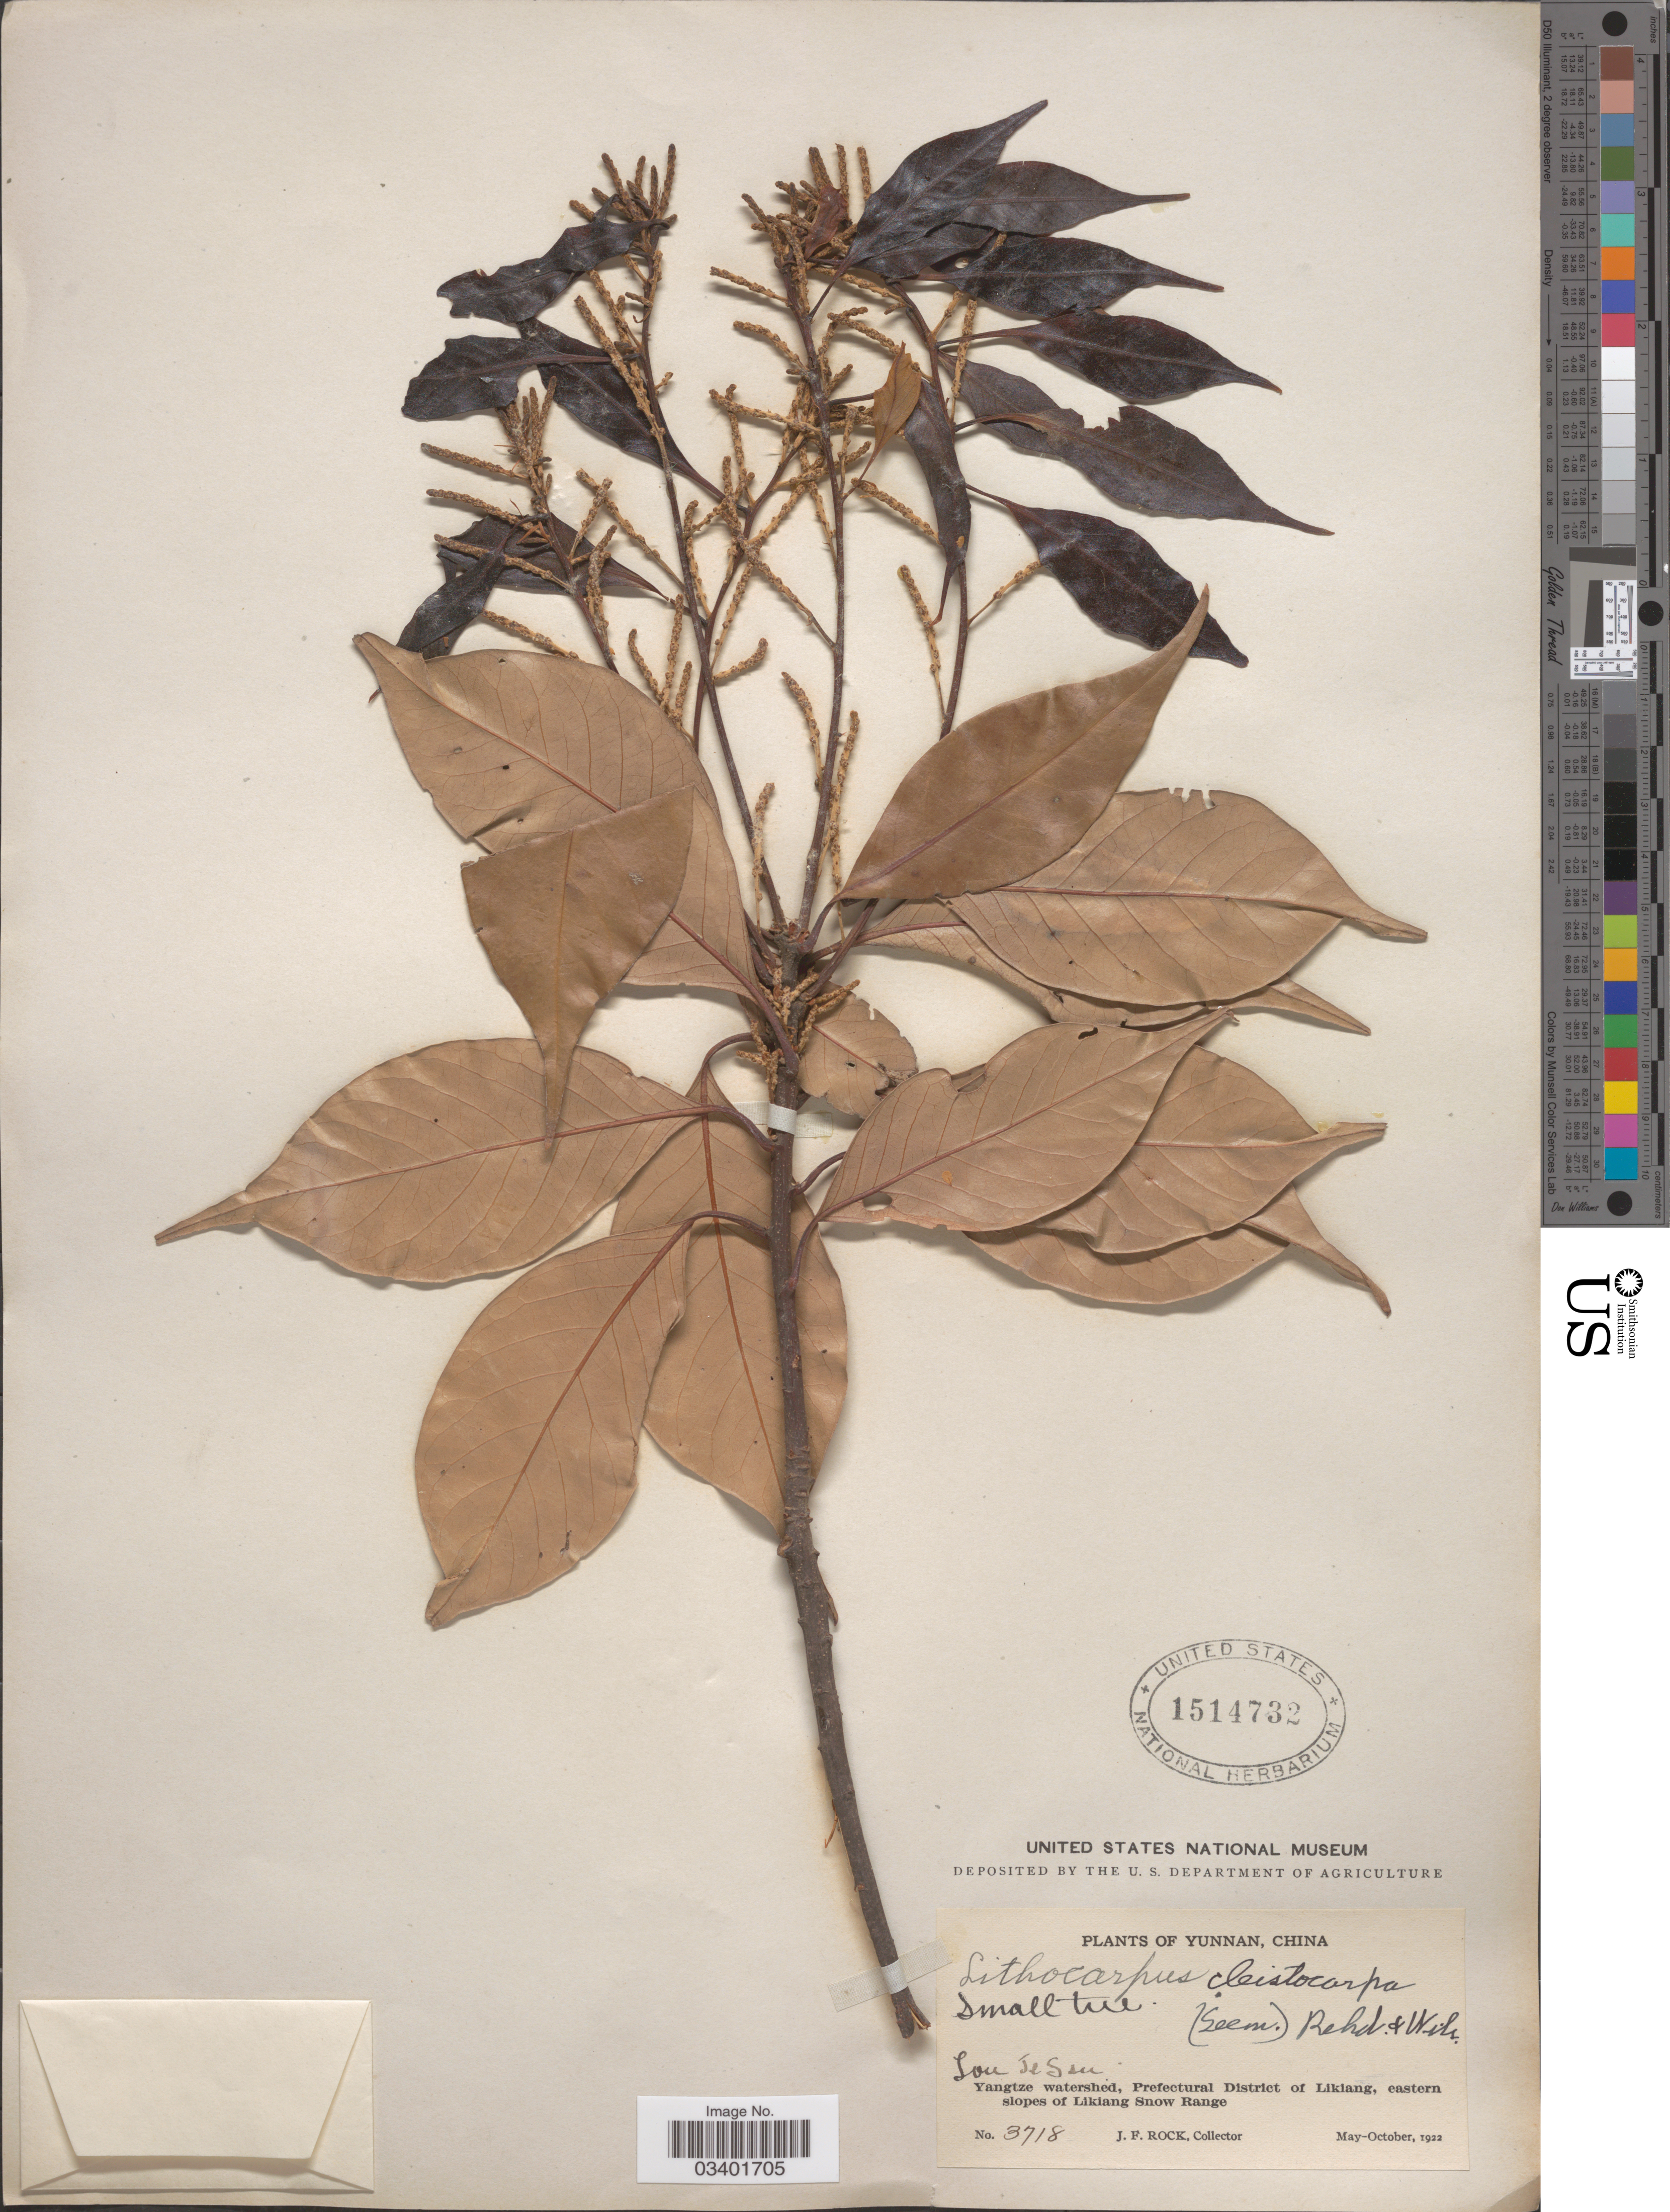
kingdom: Plantae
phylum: Tracheophyta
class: Magnoliopsida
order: Fagales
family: Fagaceae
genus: Lithocarpus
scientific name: Lithocarpus cleistocarpus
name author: (Seemen) Rehder & E.H. Wilson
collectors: J. Rock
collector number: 3718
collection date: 1922-05/1922-10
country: China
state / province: Yunnan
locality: Lon Je San, Yangtze watershed, Prefectural District of Likiang, eastern slopes of Likiang Snow Range.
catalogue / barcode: US 1514732